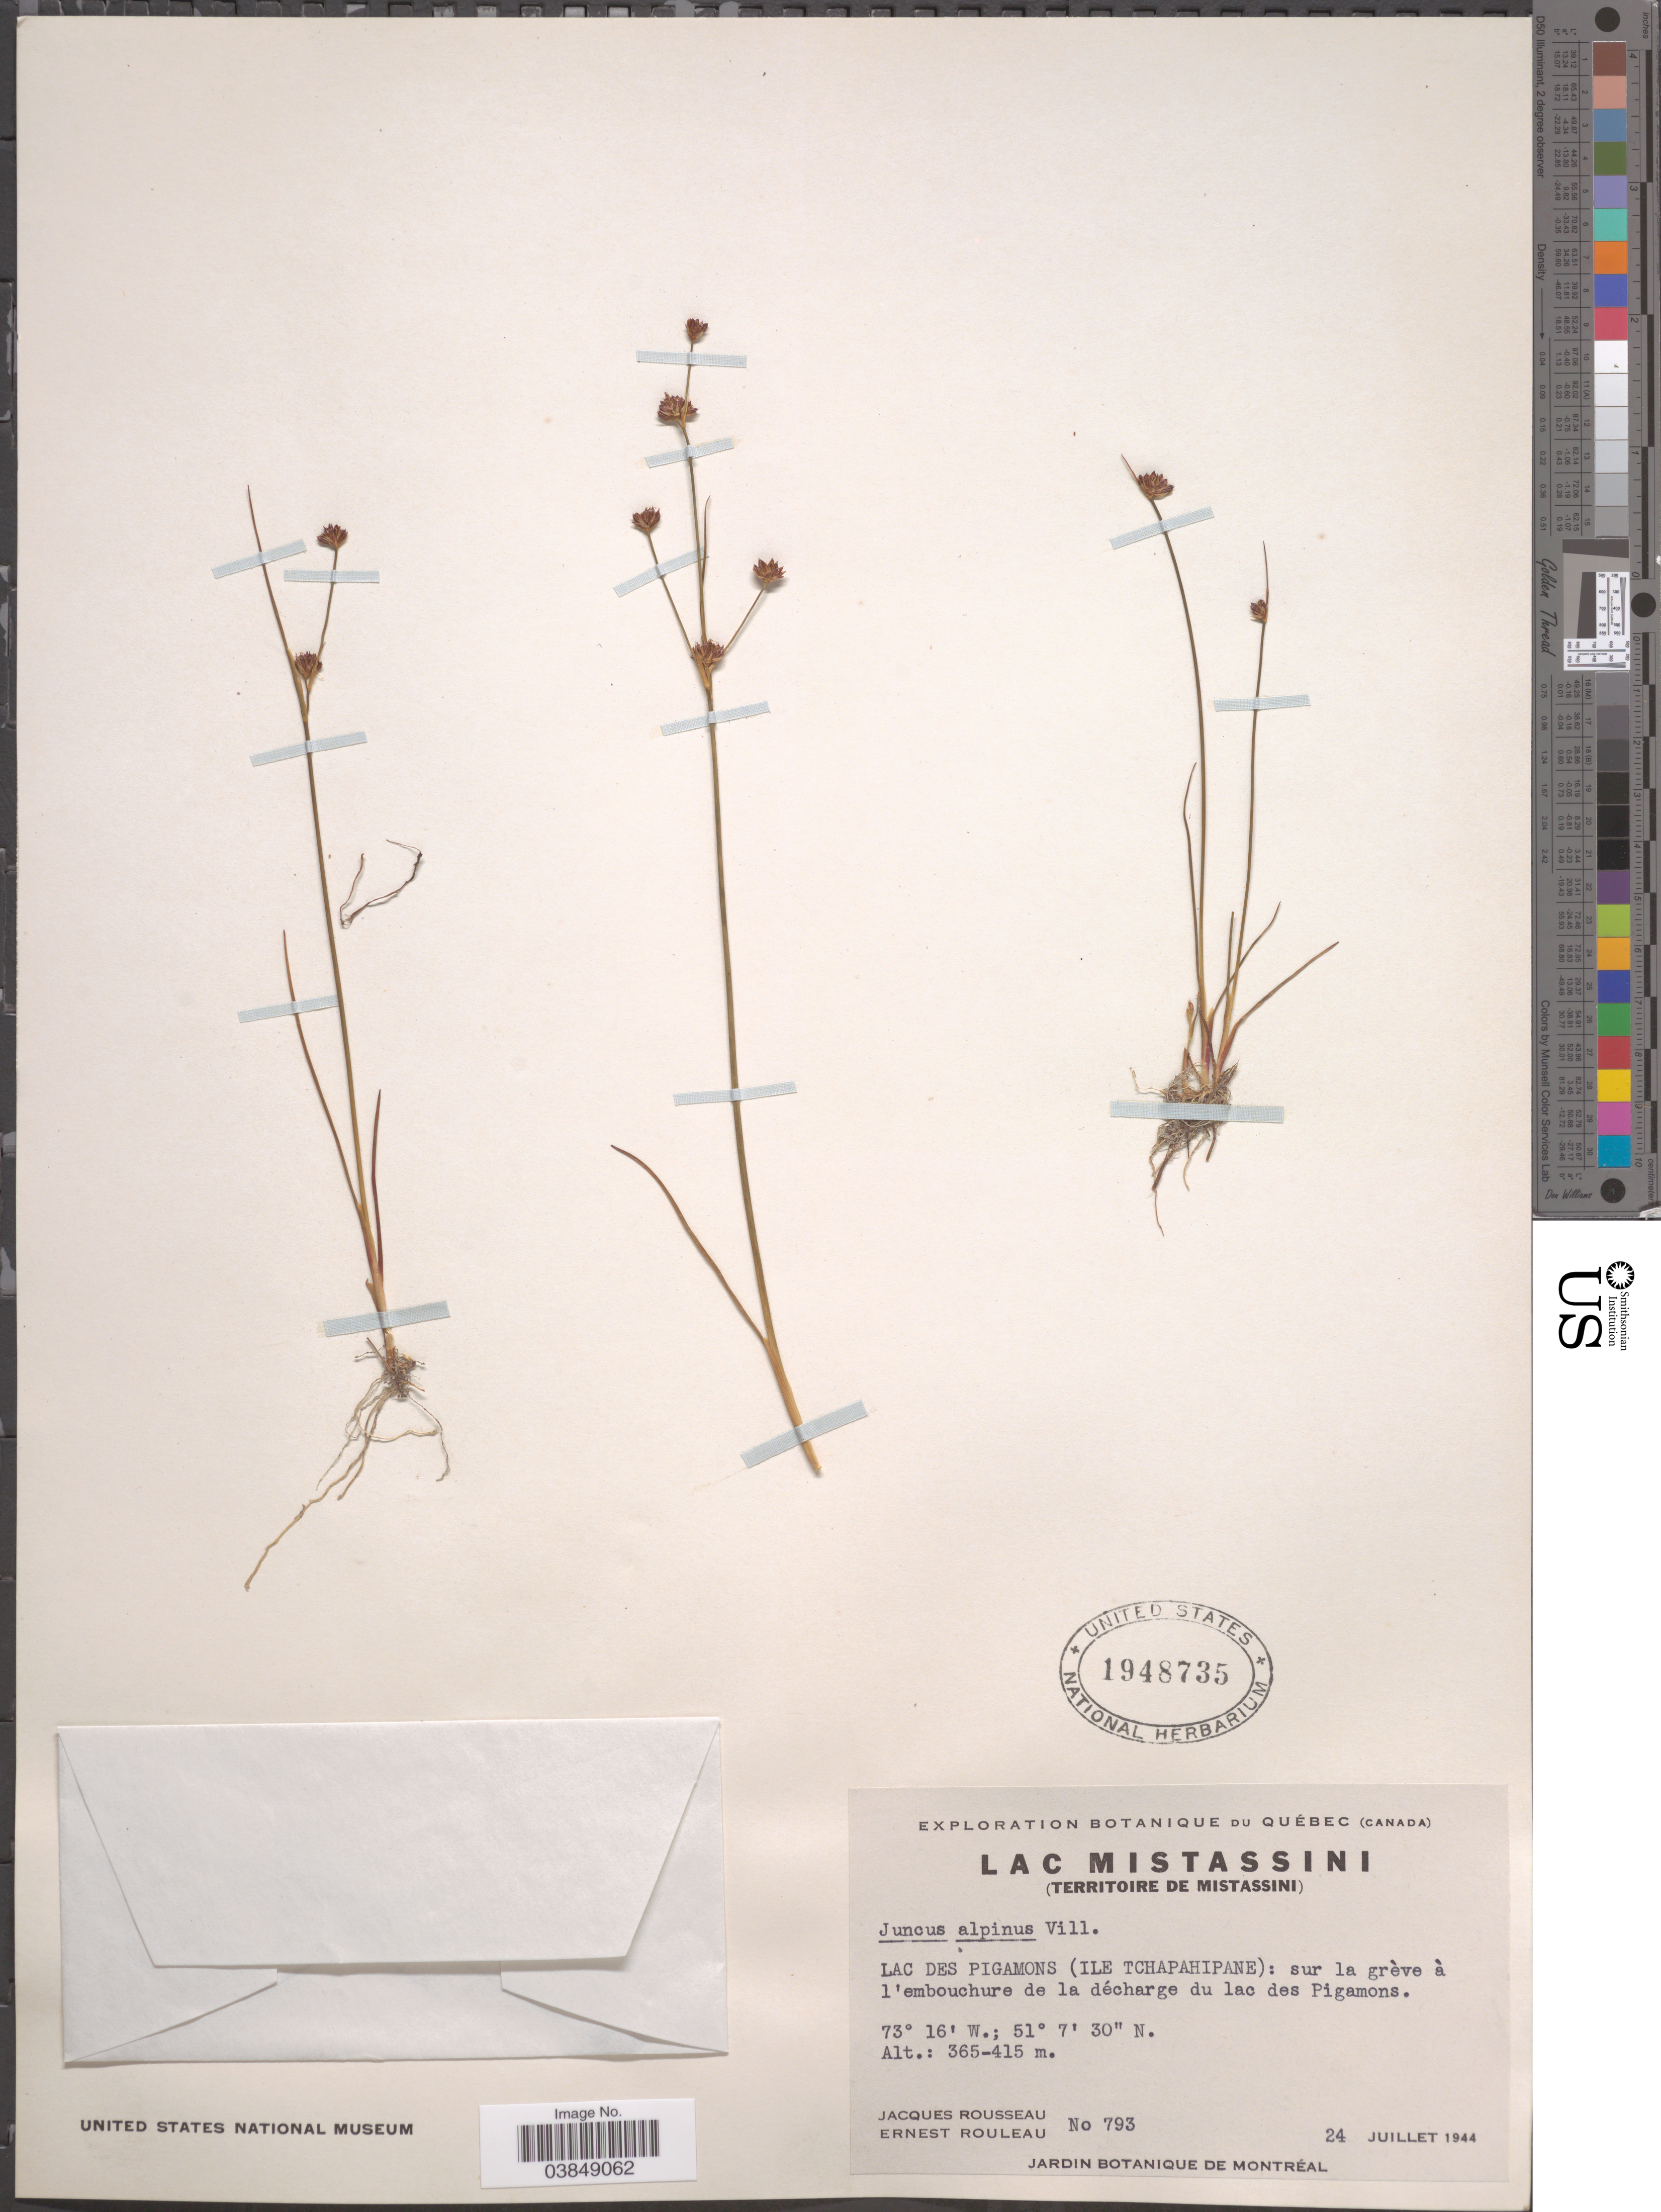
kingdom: Plantae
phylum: Tracheophyta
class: Liliopsida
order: Poales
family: Juncaceae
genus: Juncus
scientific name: Juncus alpinus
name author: Vill.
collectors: J. Rousseau & J. Rouleau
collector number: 793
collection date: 1944-07-24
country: Canada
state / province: Quebec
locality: Lac Mistassini (Territoire de Mistassini). Lac Des Pigamons (Ile Tchapahipane): sur la grève à l'embouchure de la décharge du lac des Pigamons.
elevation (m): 365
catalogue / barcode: US 1948735